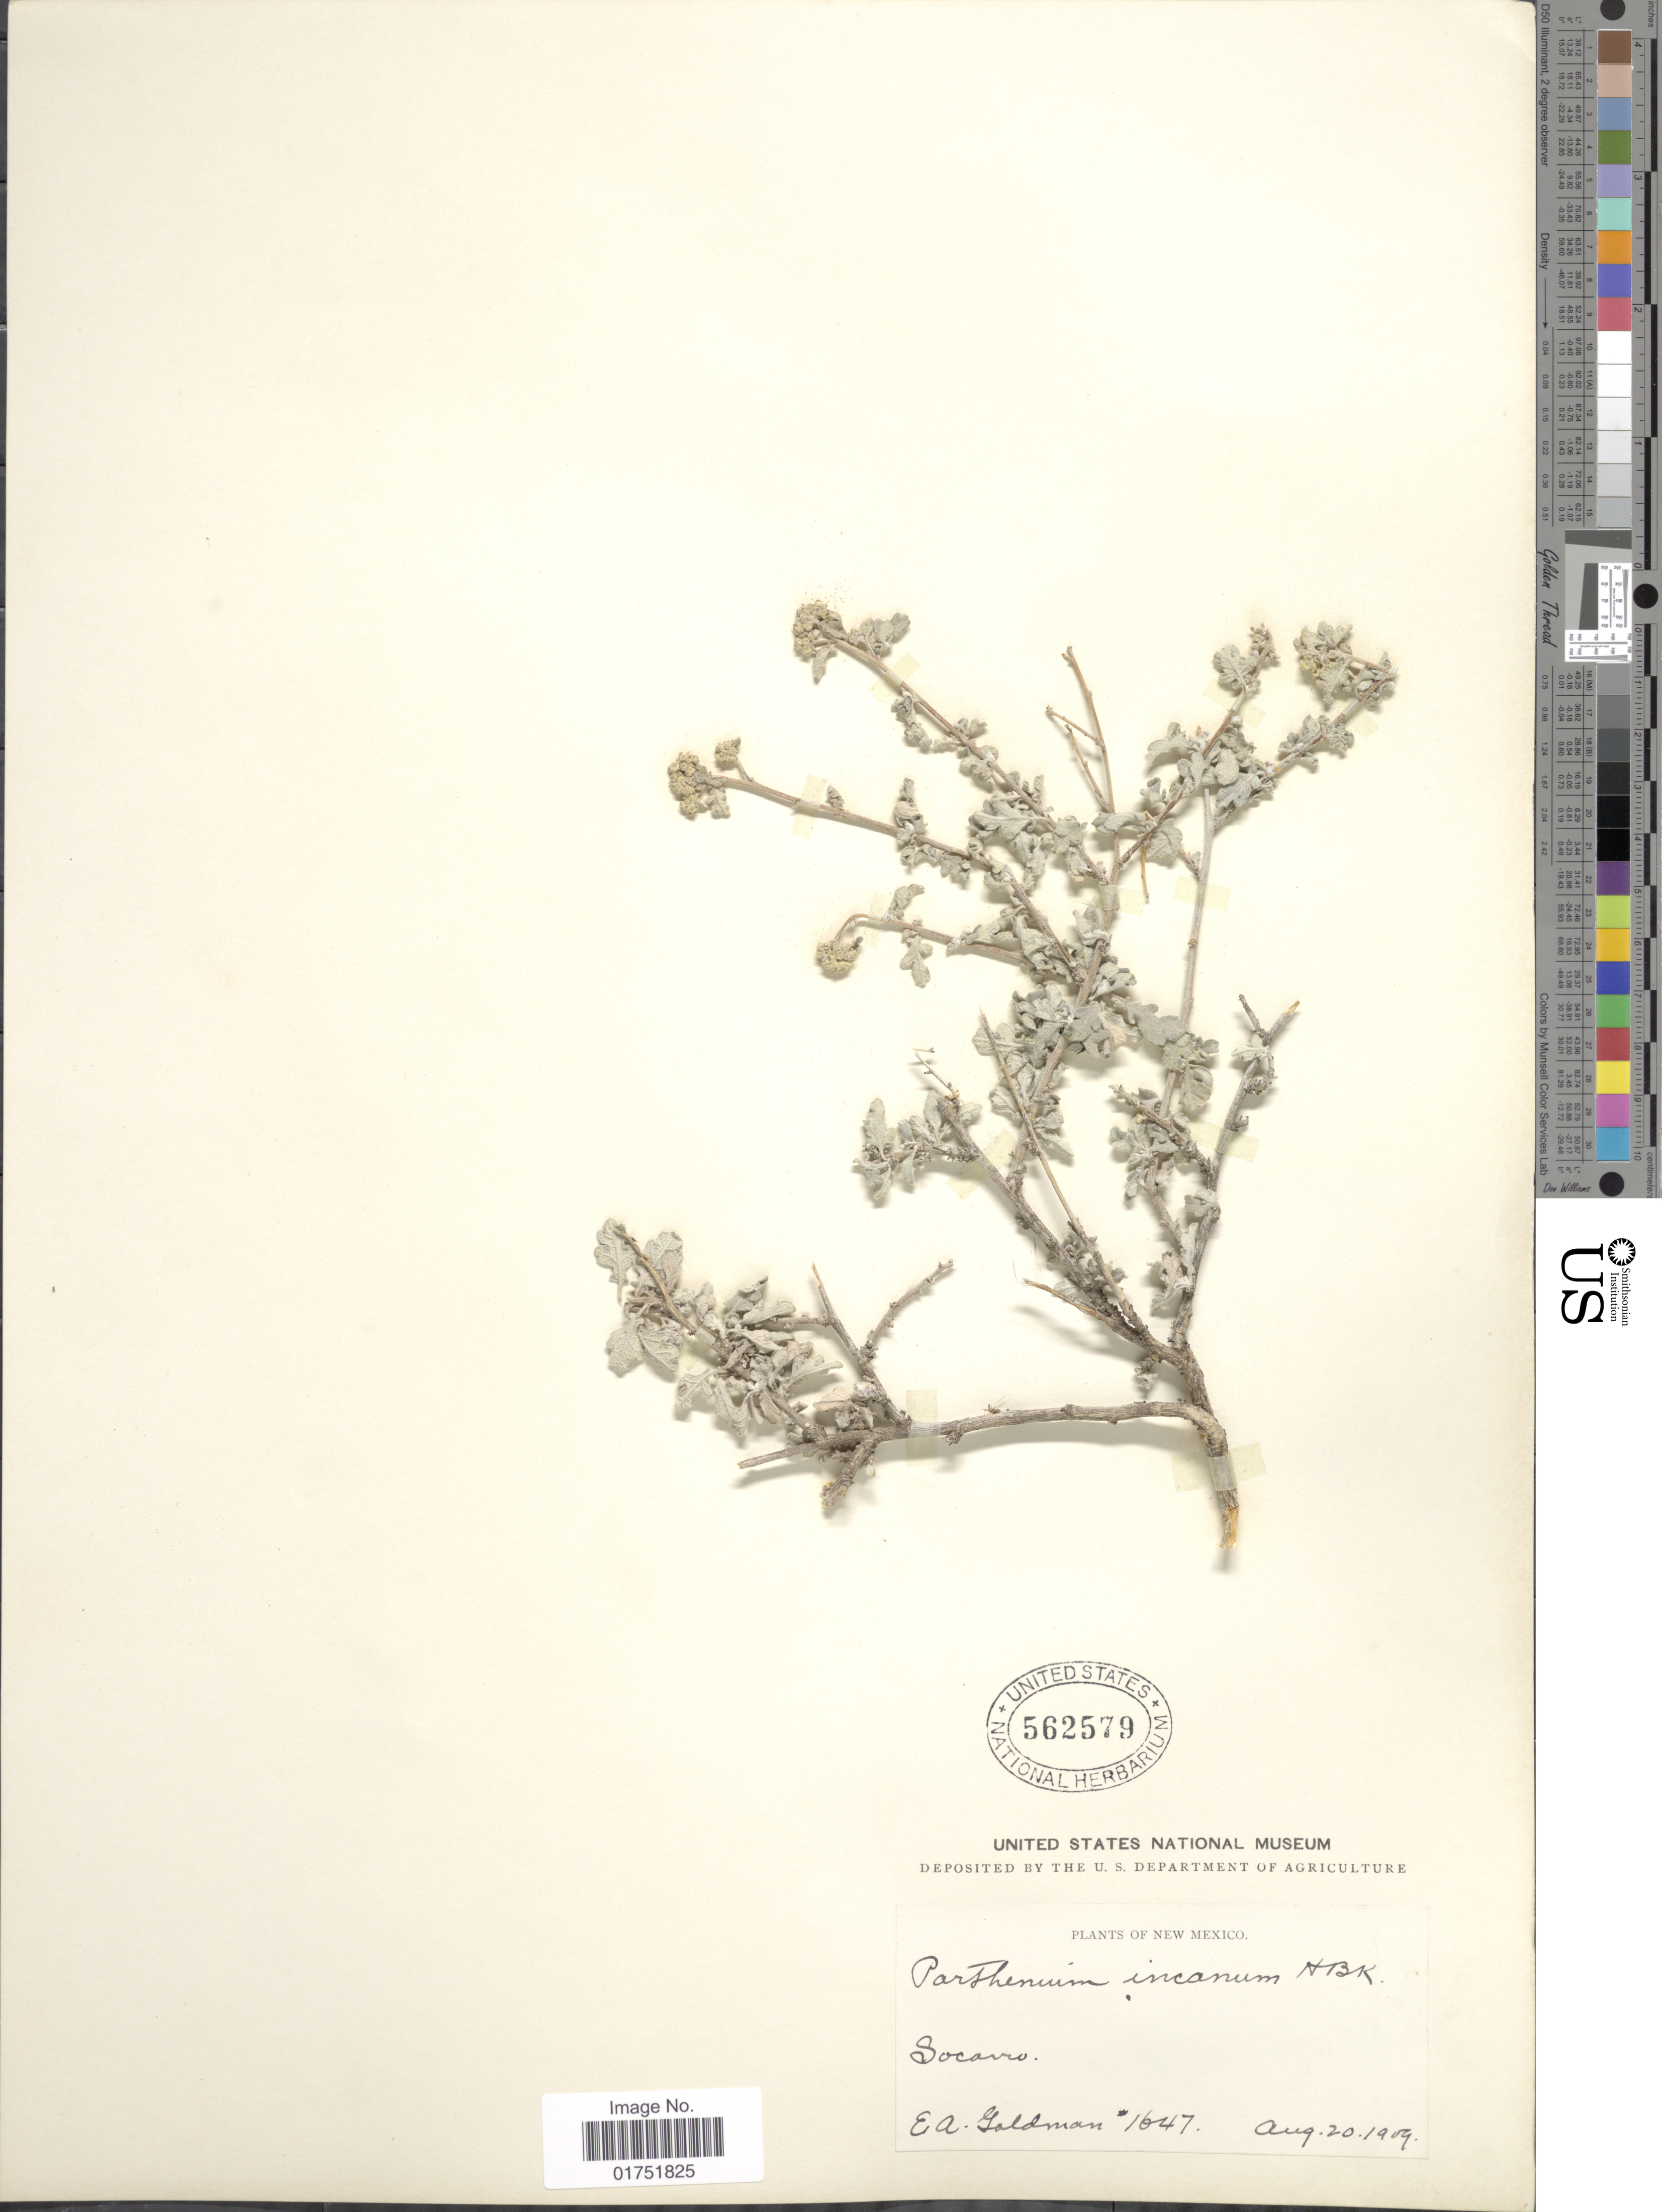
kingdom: Plantae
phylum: Tracheophyta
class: Magnoliopsida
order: Asterales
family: Asteraceae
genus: Parthenium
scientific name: Parthenium incanum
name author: Kunth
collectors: E. A. Goldman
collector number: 1647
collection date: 1909-08-20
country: United States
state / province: New Mexico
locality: Socorro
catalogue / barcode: US 562579